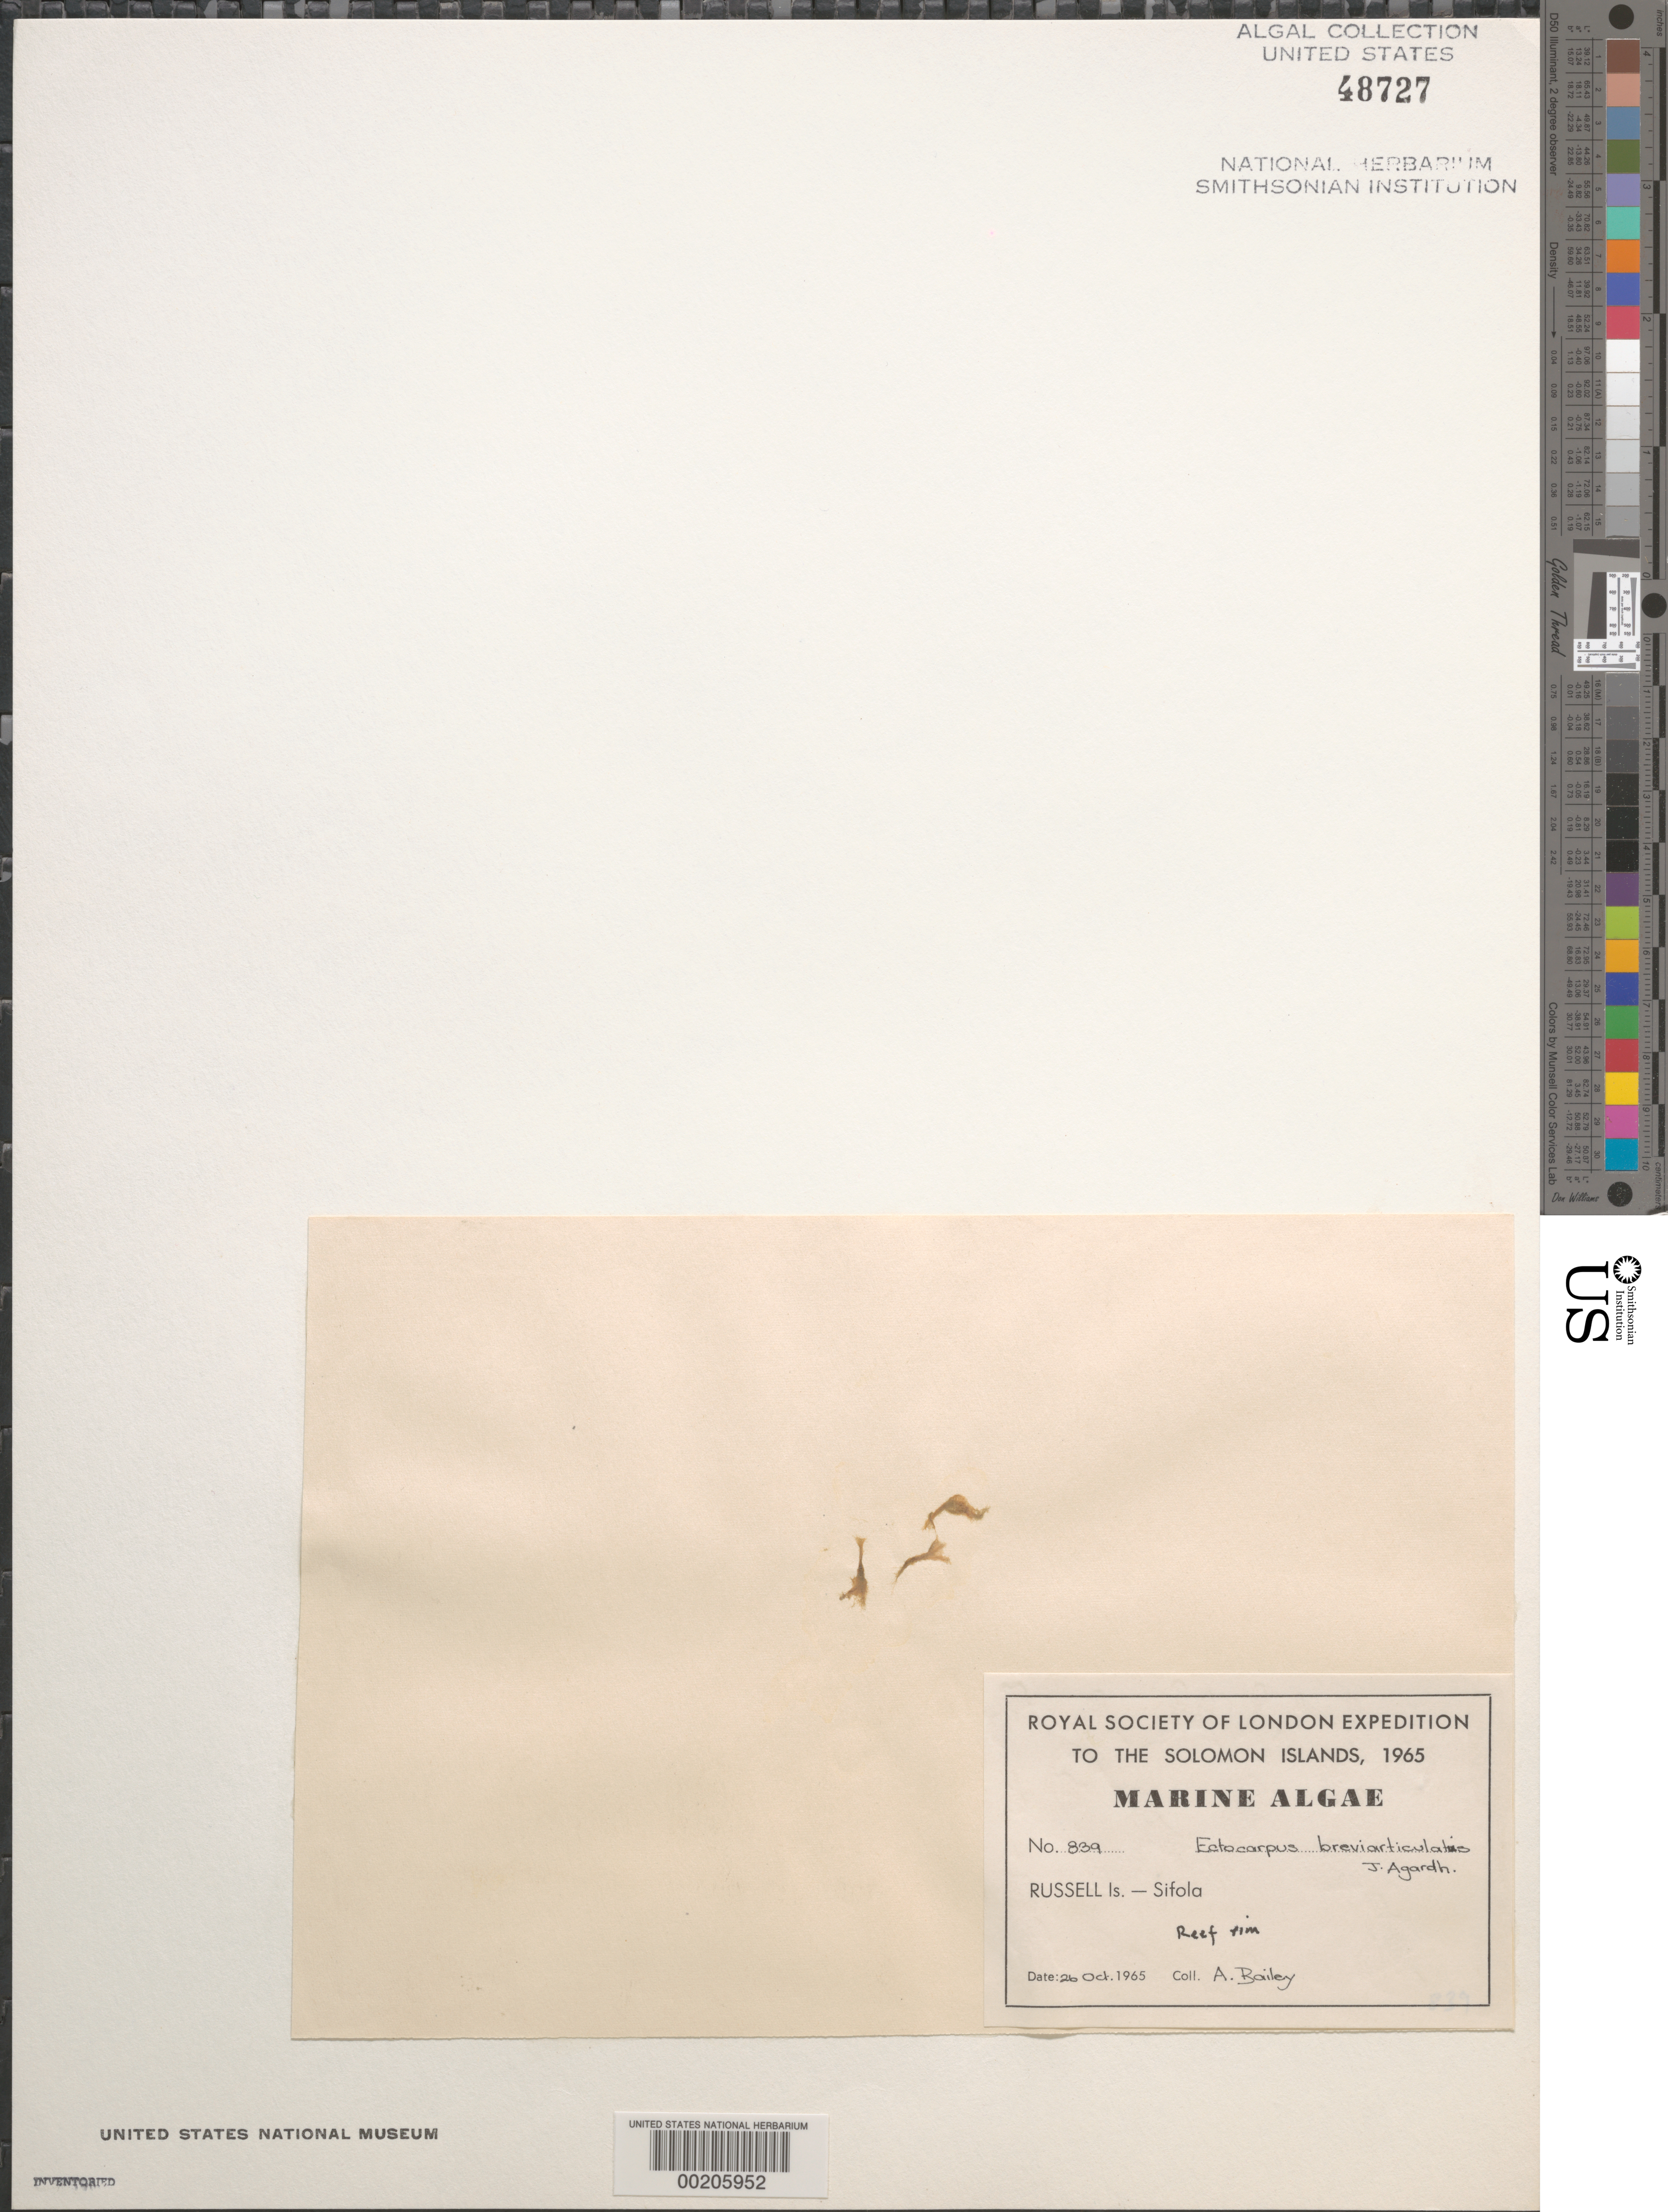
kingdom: Chromista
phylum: Ochrophyta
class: Phaeophyceae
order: Scytothamnales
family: Asteronemataceae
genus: Asteronema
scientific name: Asteronema breviarticulatum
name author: (J. Agardh) Ouriques & Bouzon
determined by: Algae name updating Project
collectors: A. Bailey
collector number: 839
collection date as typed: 26 Oct 1965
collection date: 1965-10-26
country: Solomon Islands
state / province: Central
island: Mbanika [Banika]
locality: Sifola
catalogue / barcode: US 48727